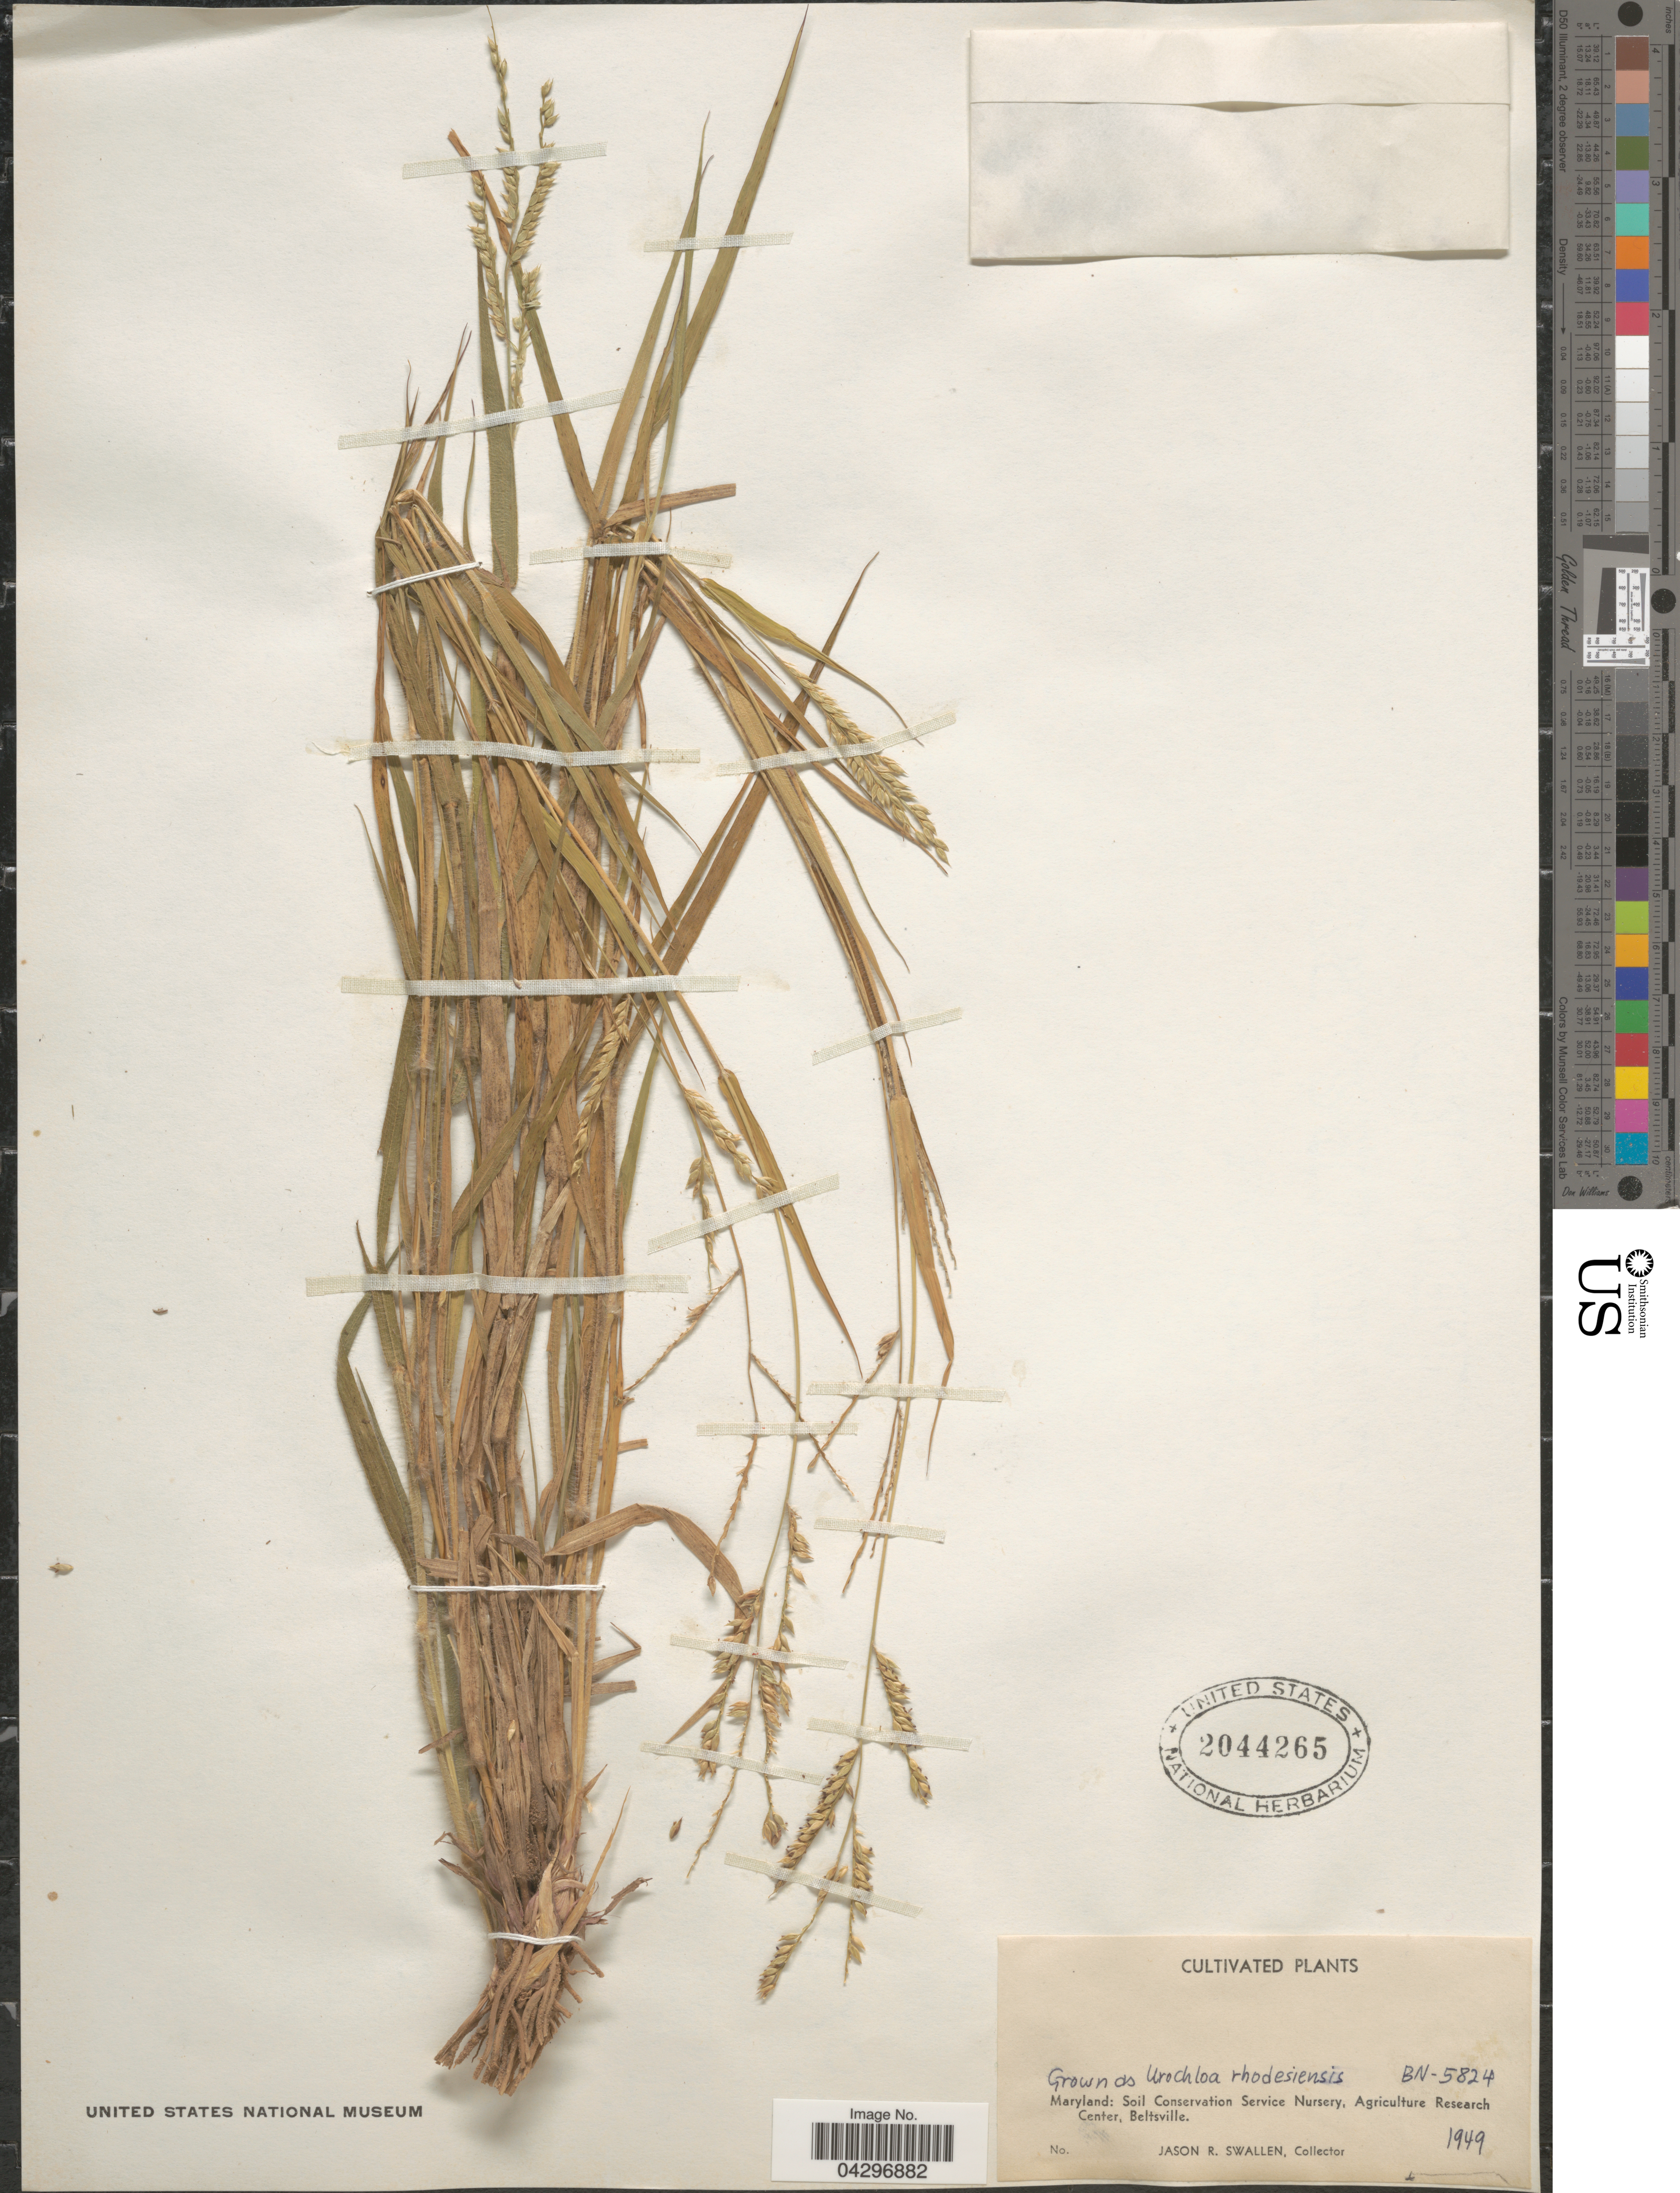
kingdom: Plantae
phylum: Tracheophyta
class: Liliopsida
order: Poales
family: Poaceae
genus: Urochloa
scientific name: Urochloa trichopus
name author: (Hochst.) Stapf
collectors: J. R. Swallen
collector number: BN-5824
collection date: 1949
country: United States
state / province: Maryland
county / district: Prince George's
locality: Soil Conservation Service Nursery, Agriculture Research Center, Beltsville.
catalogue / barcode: US 2044265